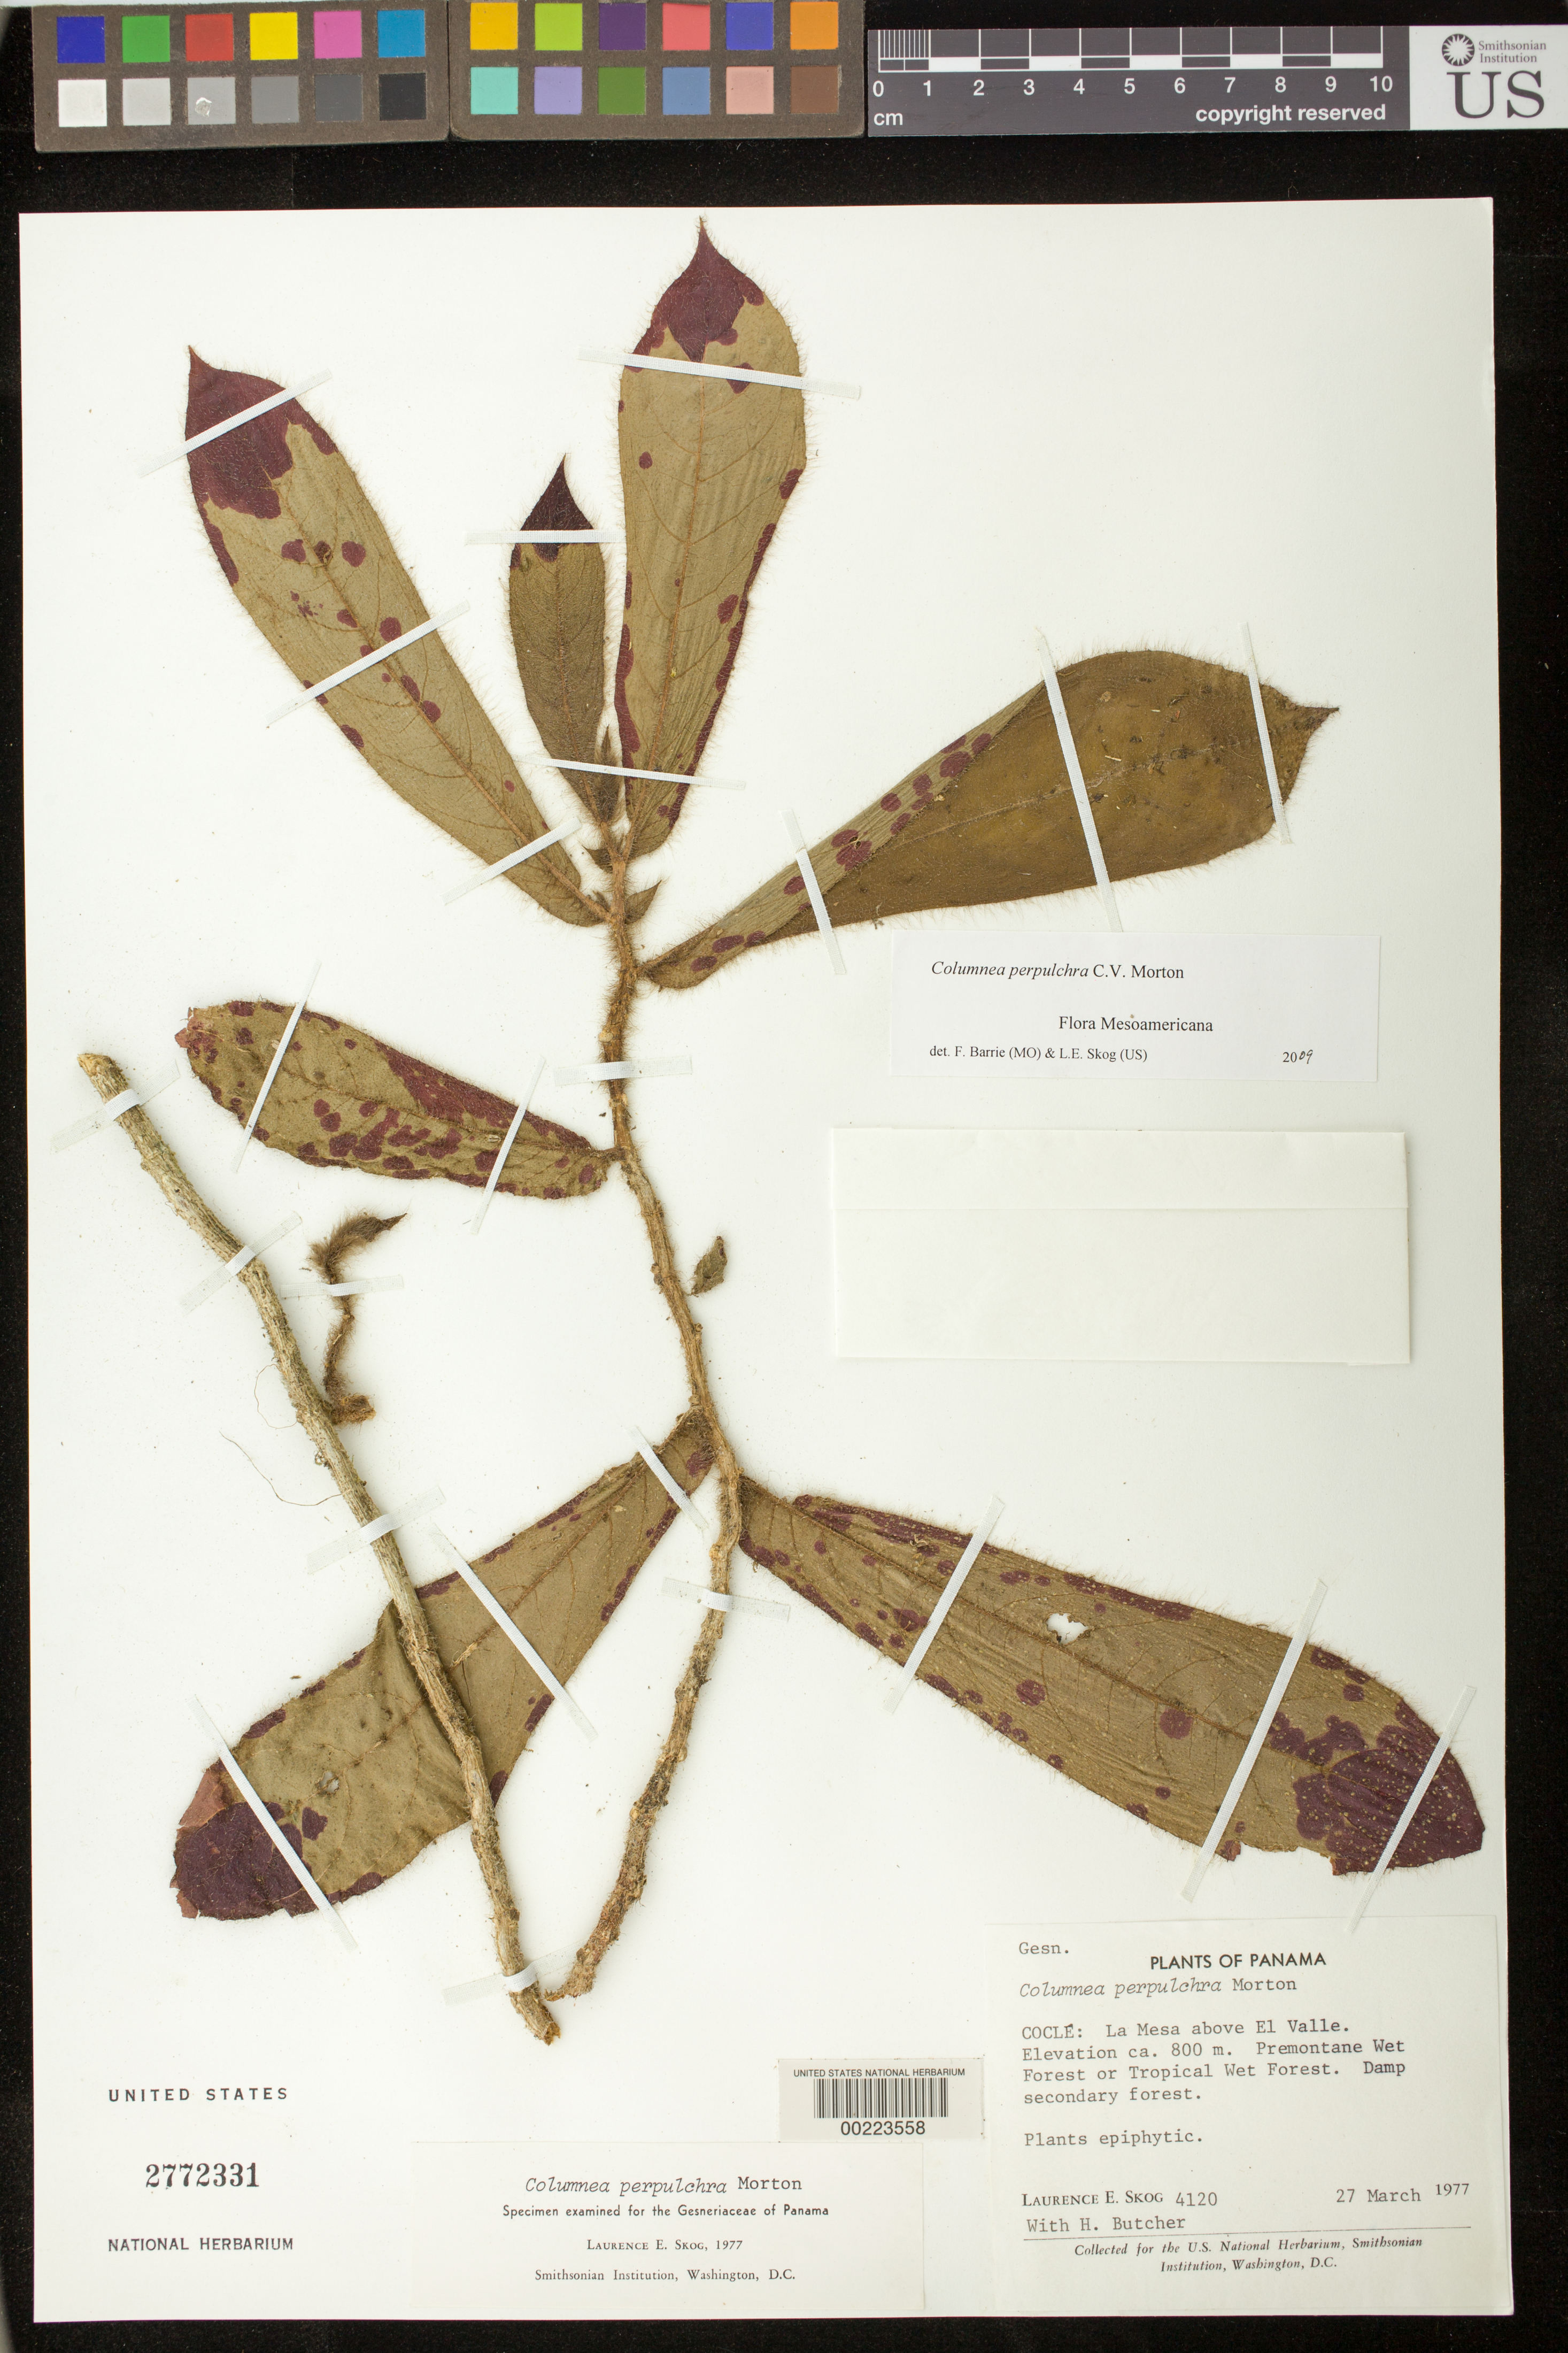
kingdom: Plantae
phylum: Tracheophyta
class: Magnoliopsida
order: Lamiales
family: Gesneriaceae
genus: Columnea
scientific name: Columnea perpulchra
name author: C.V. Morton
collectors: L. E. Skog & H. Butcher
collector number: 4120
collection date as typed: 27 Mar 1977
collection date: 1977-03-27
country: Panama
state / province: Coclé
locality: La Mesa above El Valle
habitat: Premontane wetor tropical wet forest, damp secondary forest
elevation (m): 800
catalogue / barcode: US 2772331